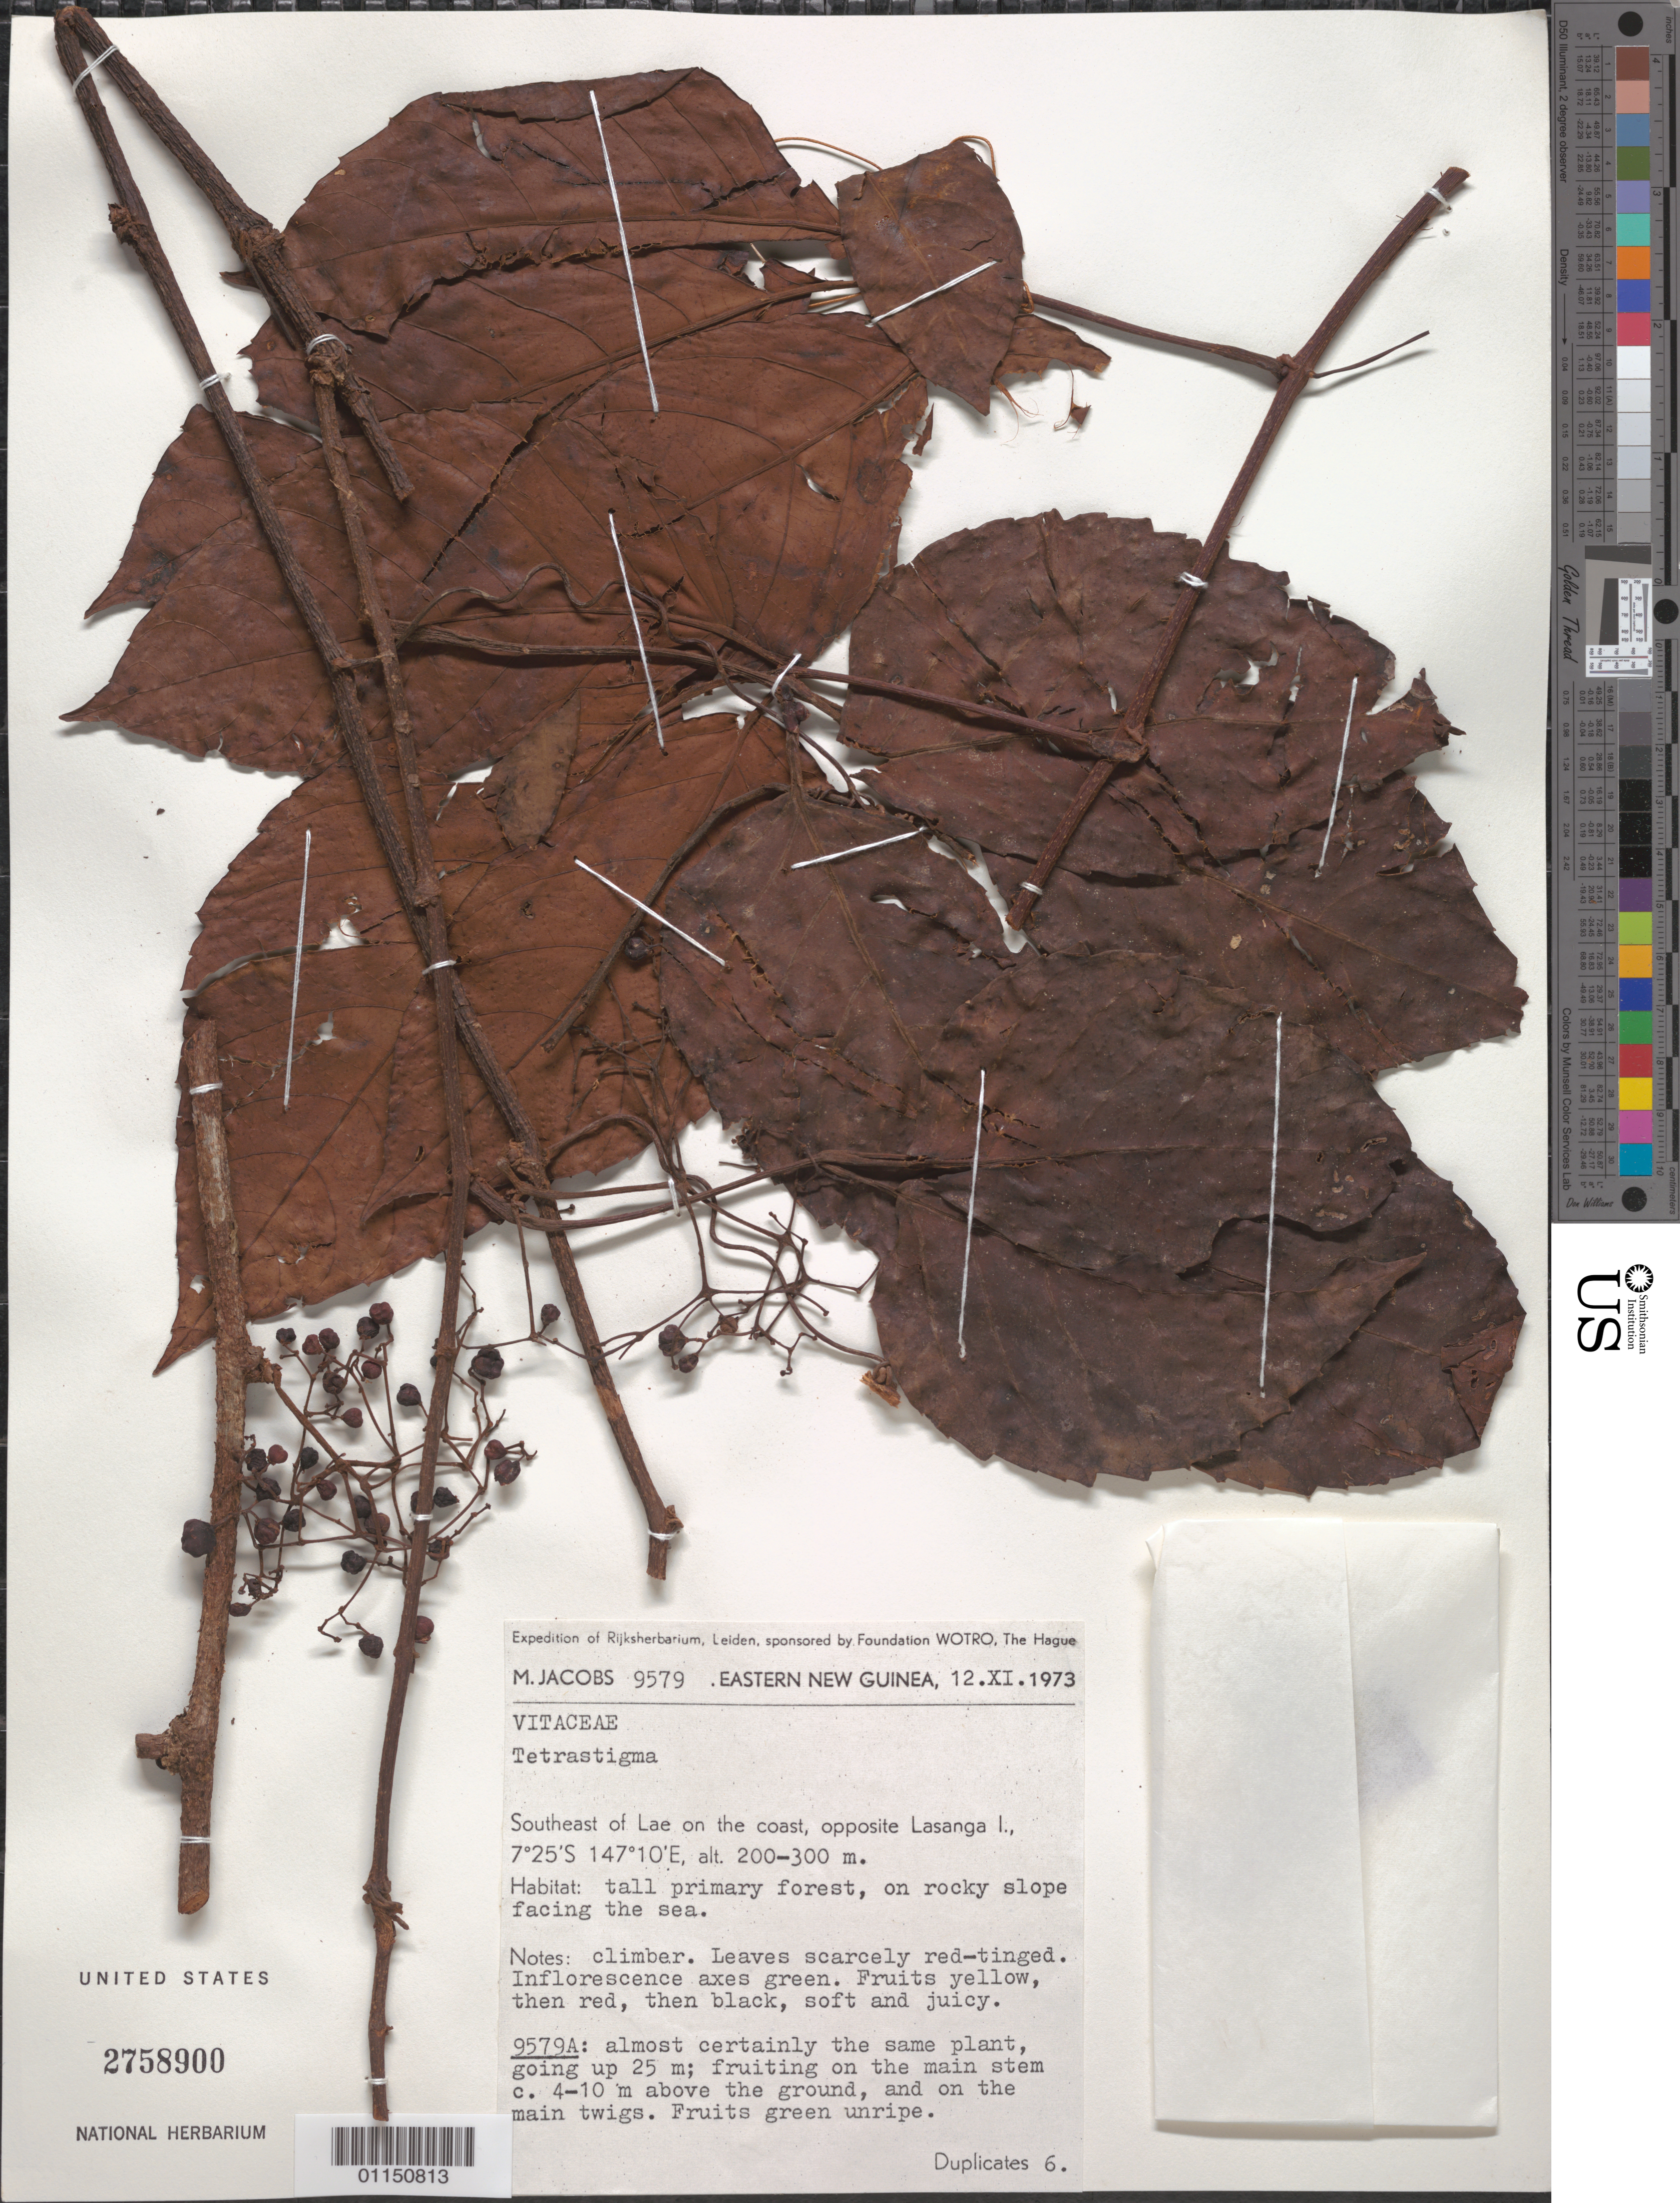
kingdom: Plantae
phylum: Tracheophyta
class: Magnoliopsida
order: Vitales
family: Vitaceae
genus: Tetrastigma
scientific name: Tetrastigma sp.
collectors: M. Jacobs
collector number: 9579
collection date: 1973-11-12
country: Papua New Guinea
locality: S of Lae on the coast, opposite Lasanga I.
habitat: Tall primary forest, on rocky slope facing the sea. Climber.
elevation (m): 200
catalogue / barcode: US 2758900